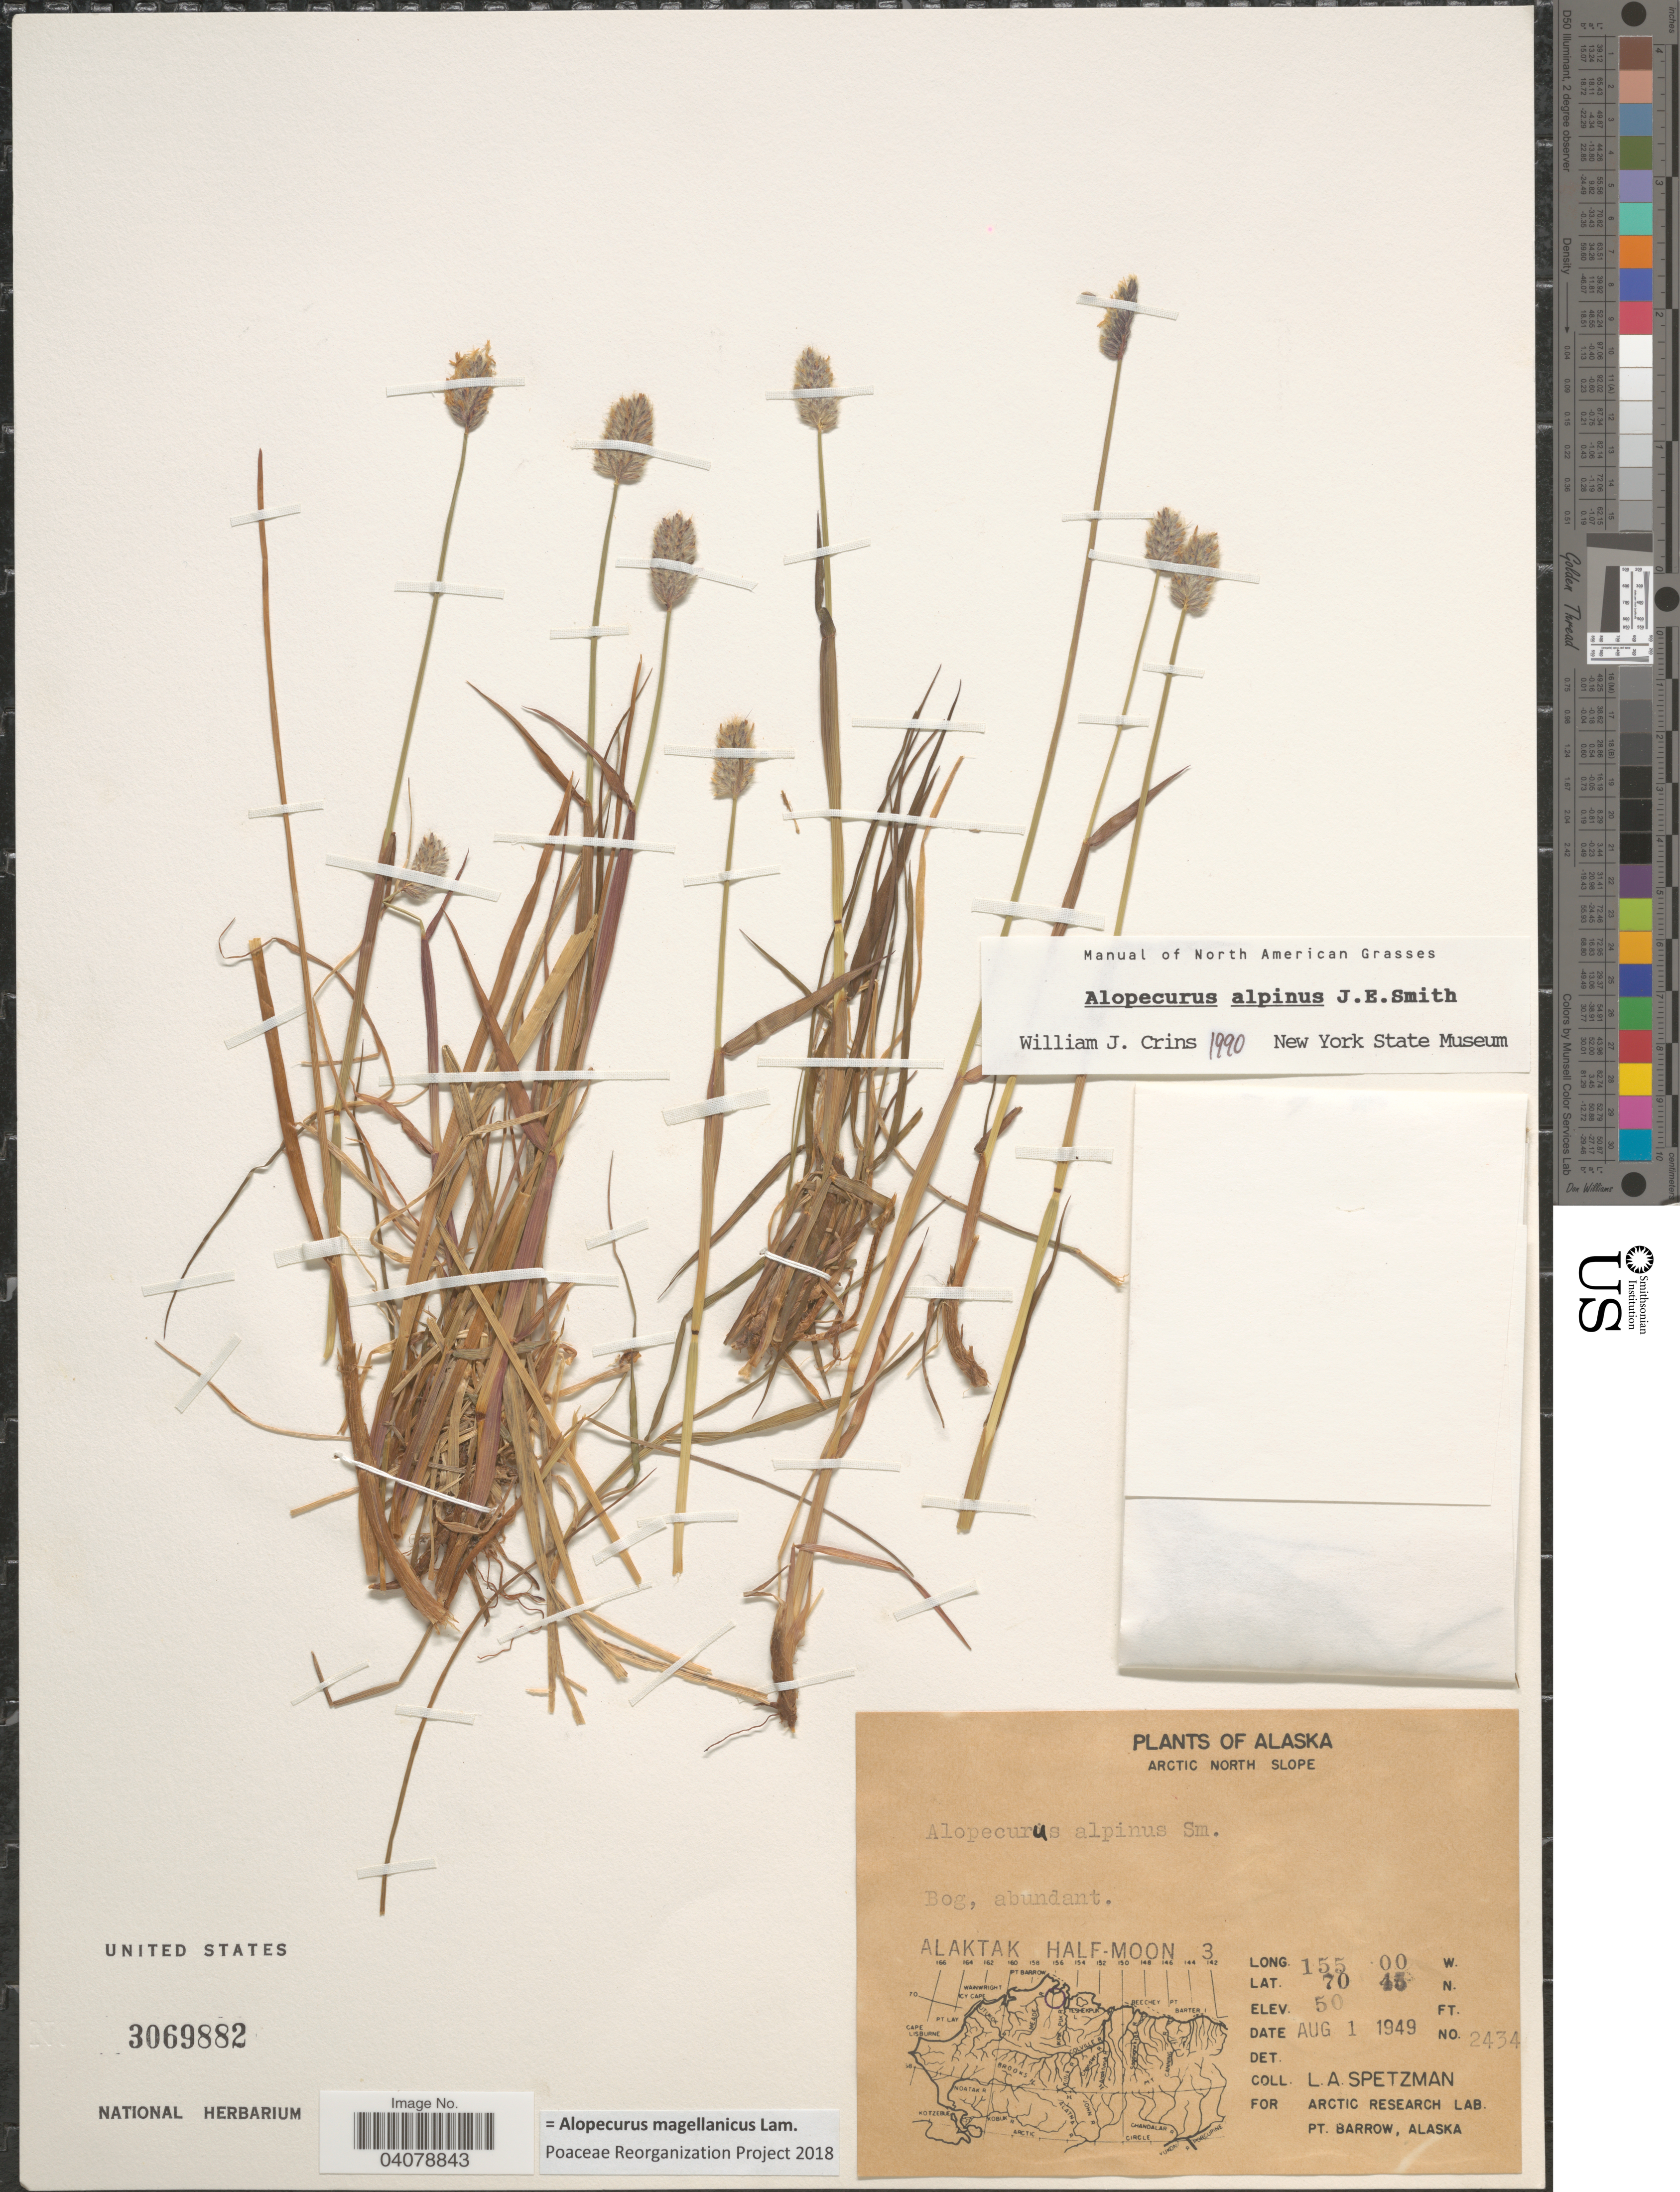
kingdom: Plantae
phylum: Tracheophyta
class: Liliopsida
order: Poales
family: Poaceae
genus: Alopecurus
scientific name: Alopecurus magellanicus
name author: Lam.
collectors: L. Spetzman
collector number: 2434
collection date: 1949-08-01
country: United States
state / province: Alaska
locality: Arctic North Slope. Alaktak Half-Moon 3.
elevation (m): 15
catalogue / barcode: US 3069882